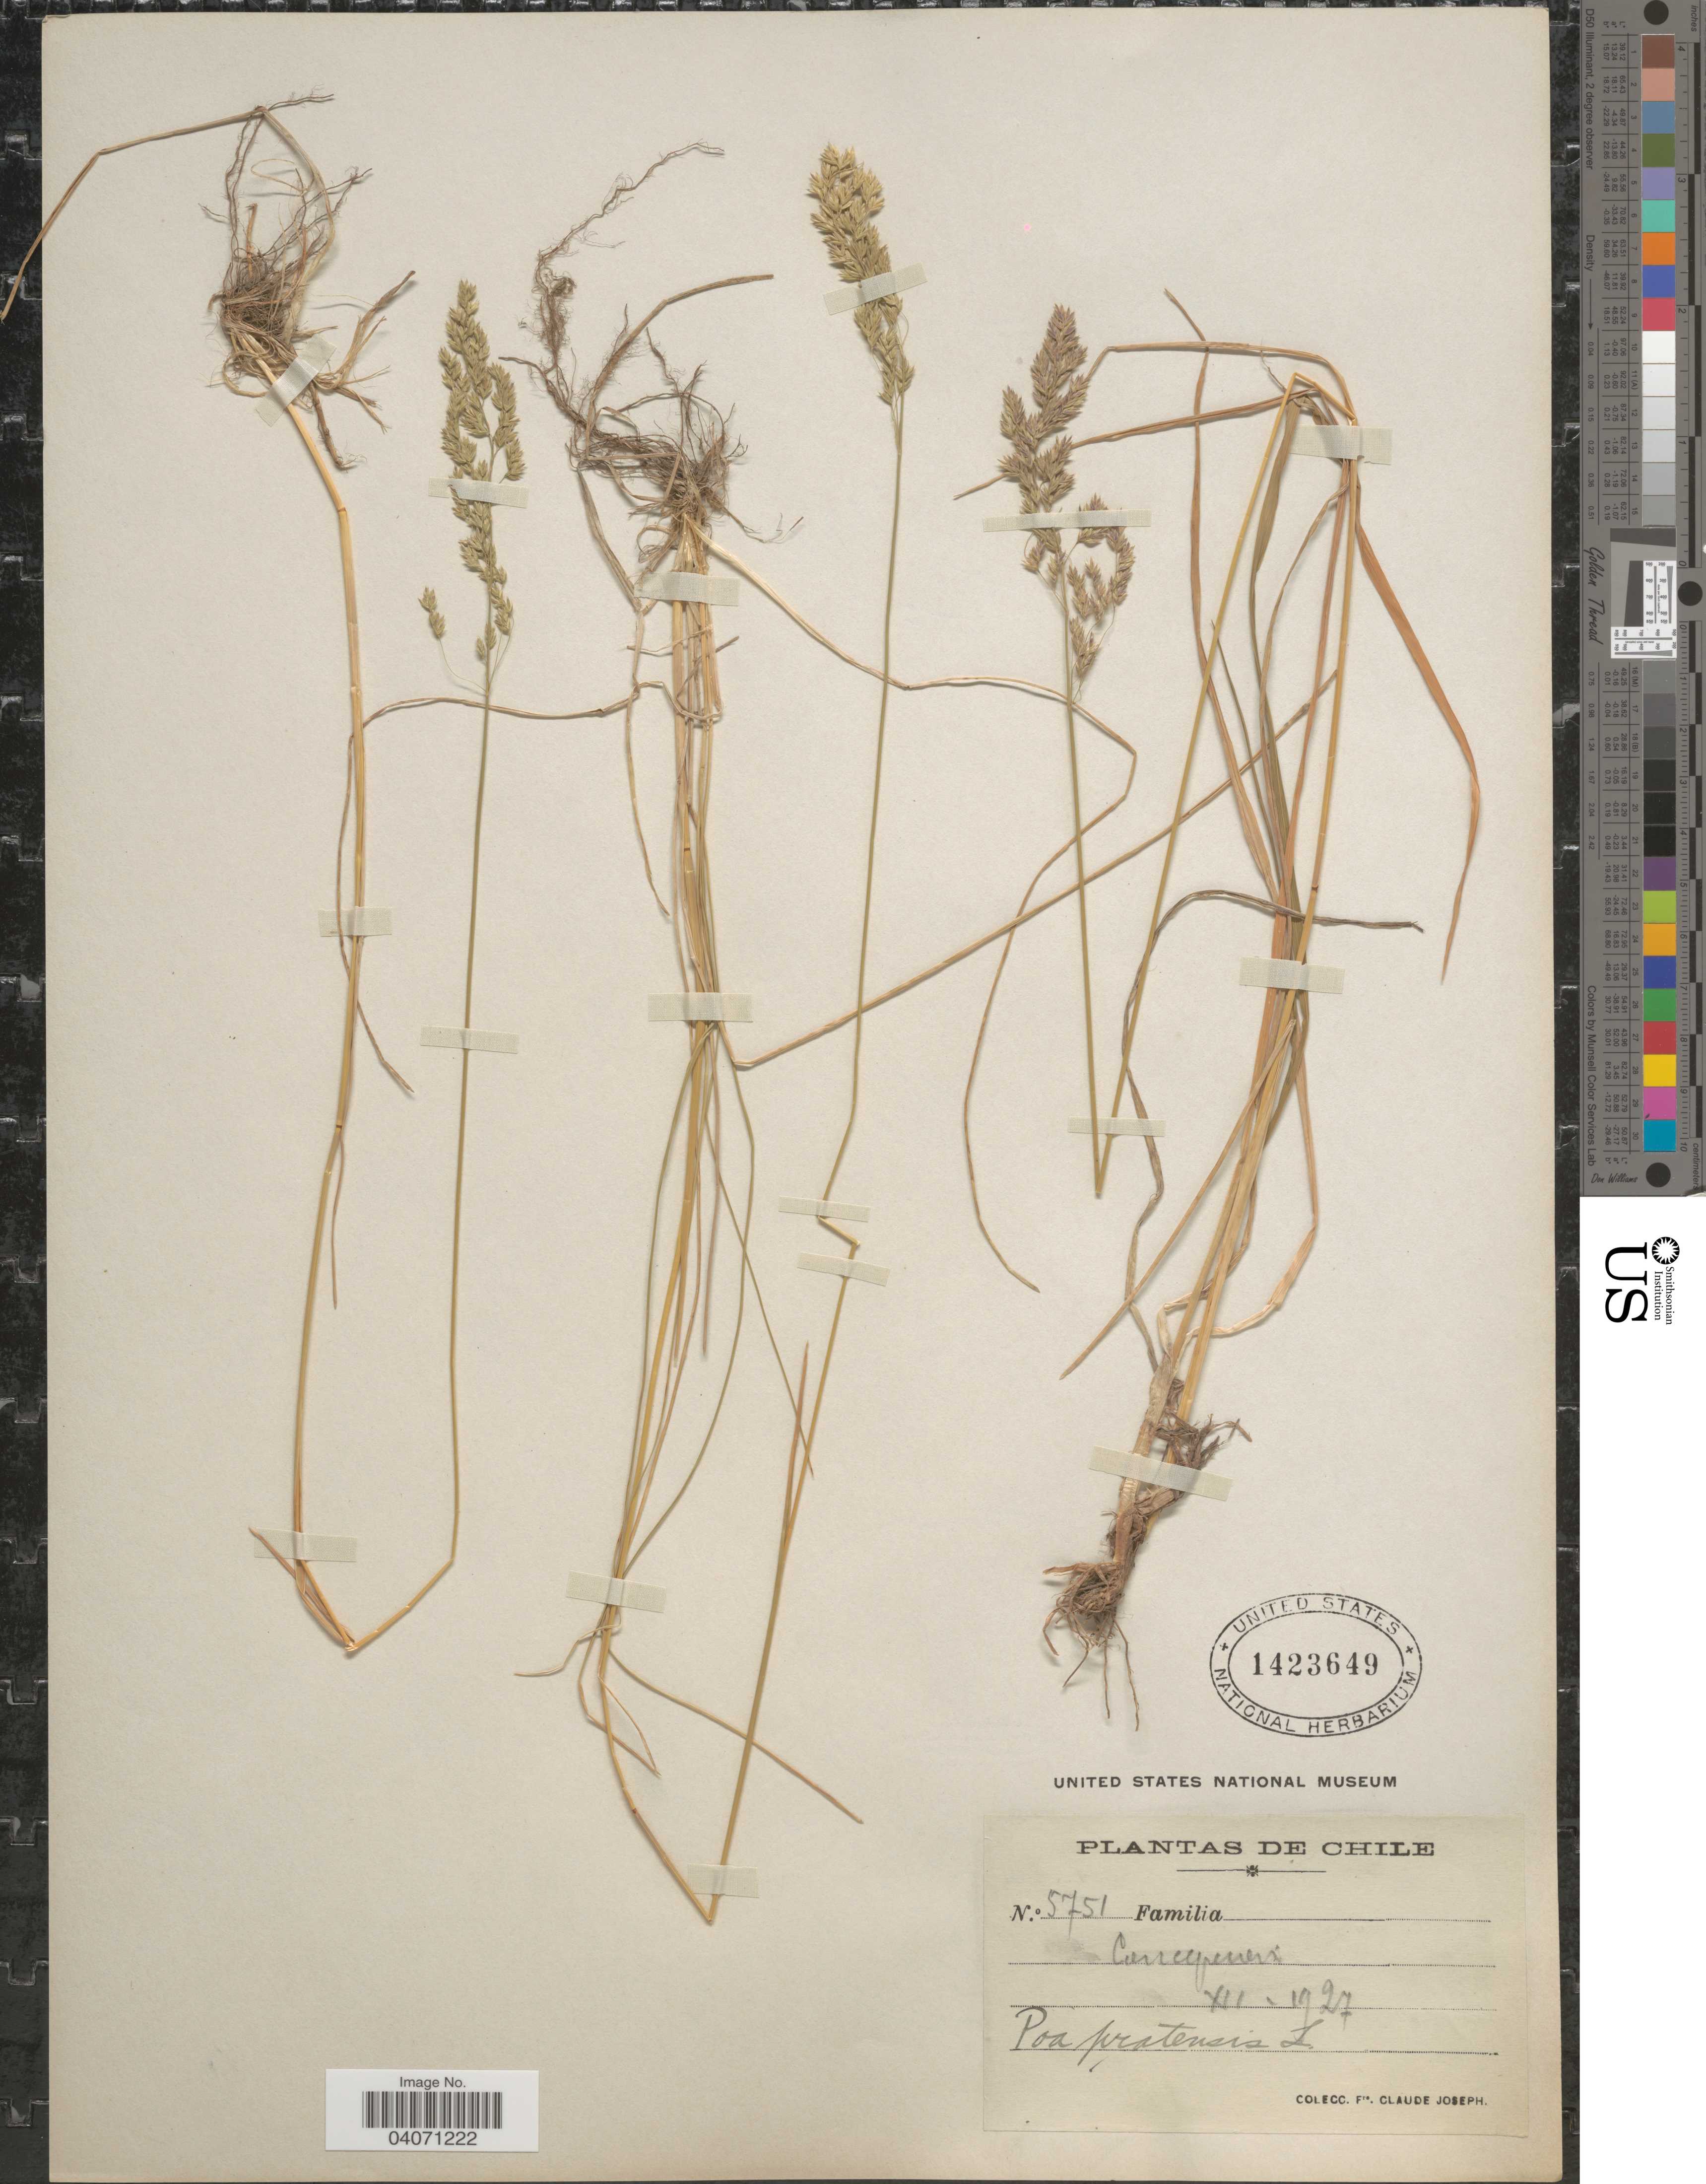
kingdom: Plantae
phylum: Tracheophyta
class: Liliopsida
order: Poales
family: Poaceae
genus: Poa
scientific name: Poa pratensis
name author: L.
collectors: Frere Claude Joseph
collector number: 5751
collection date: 1927-12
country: Chile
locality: Concepción.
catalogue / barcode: US 1423649